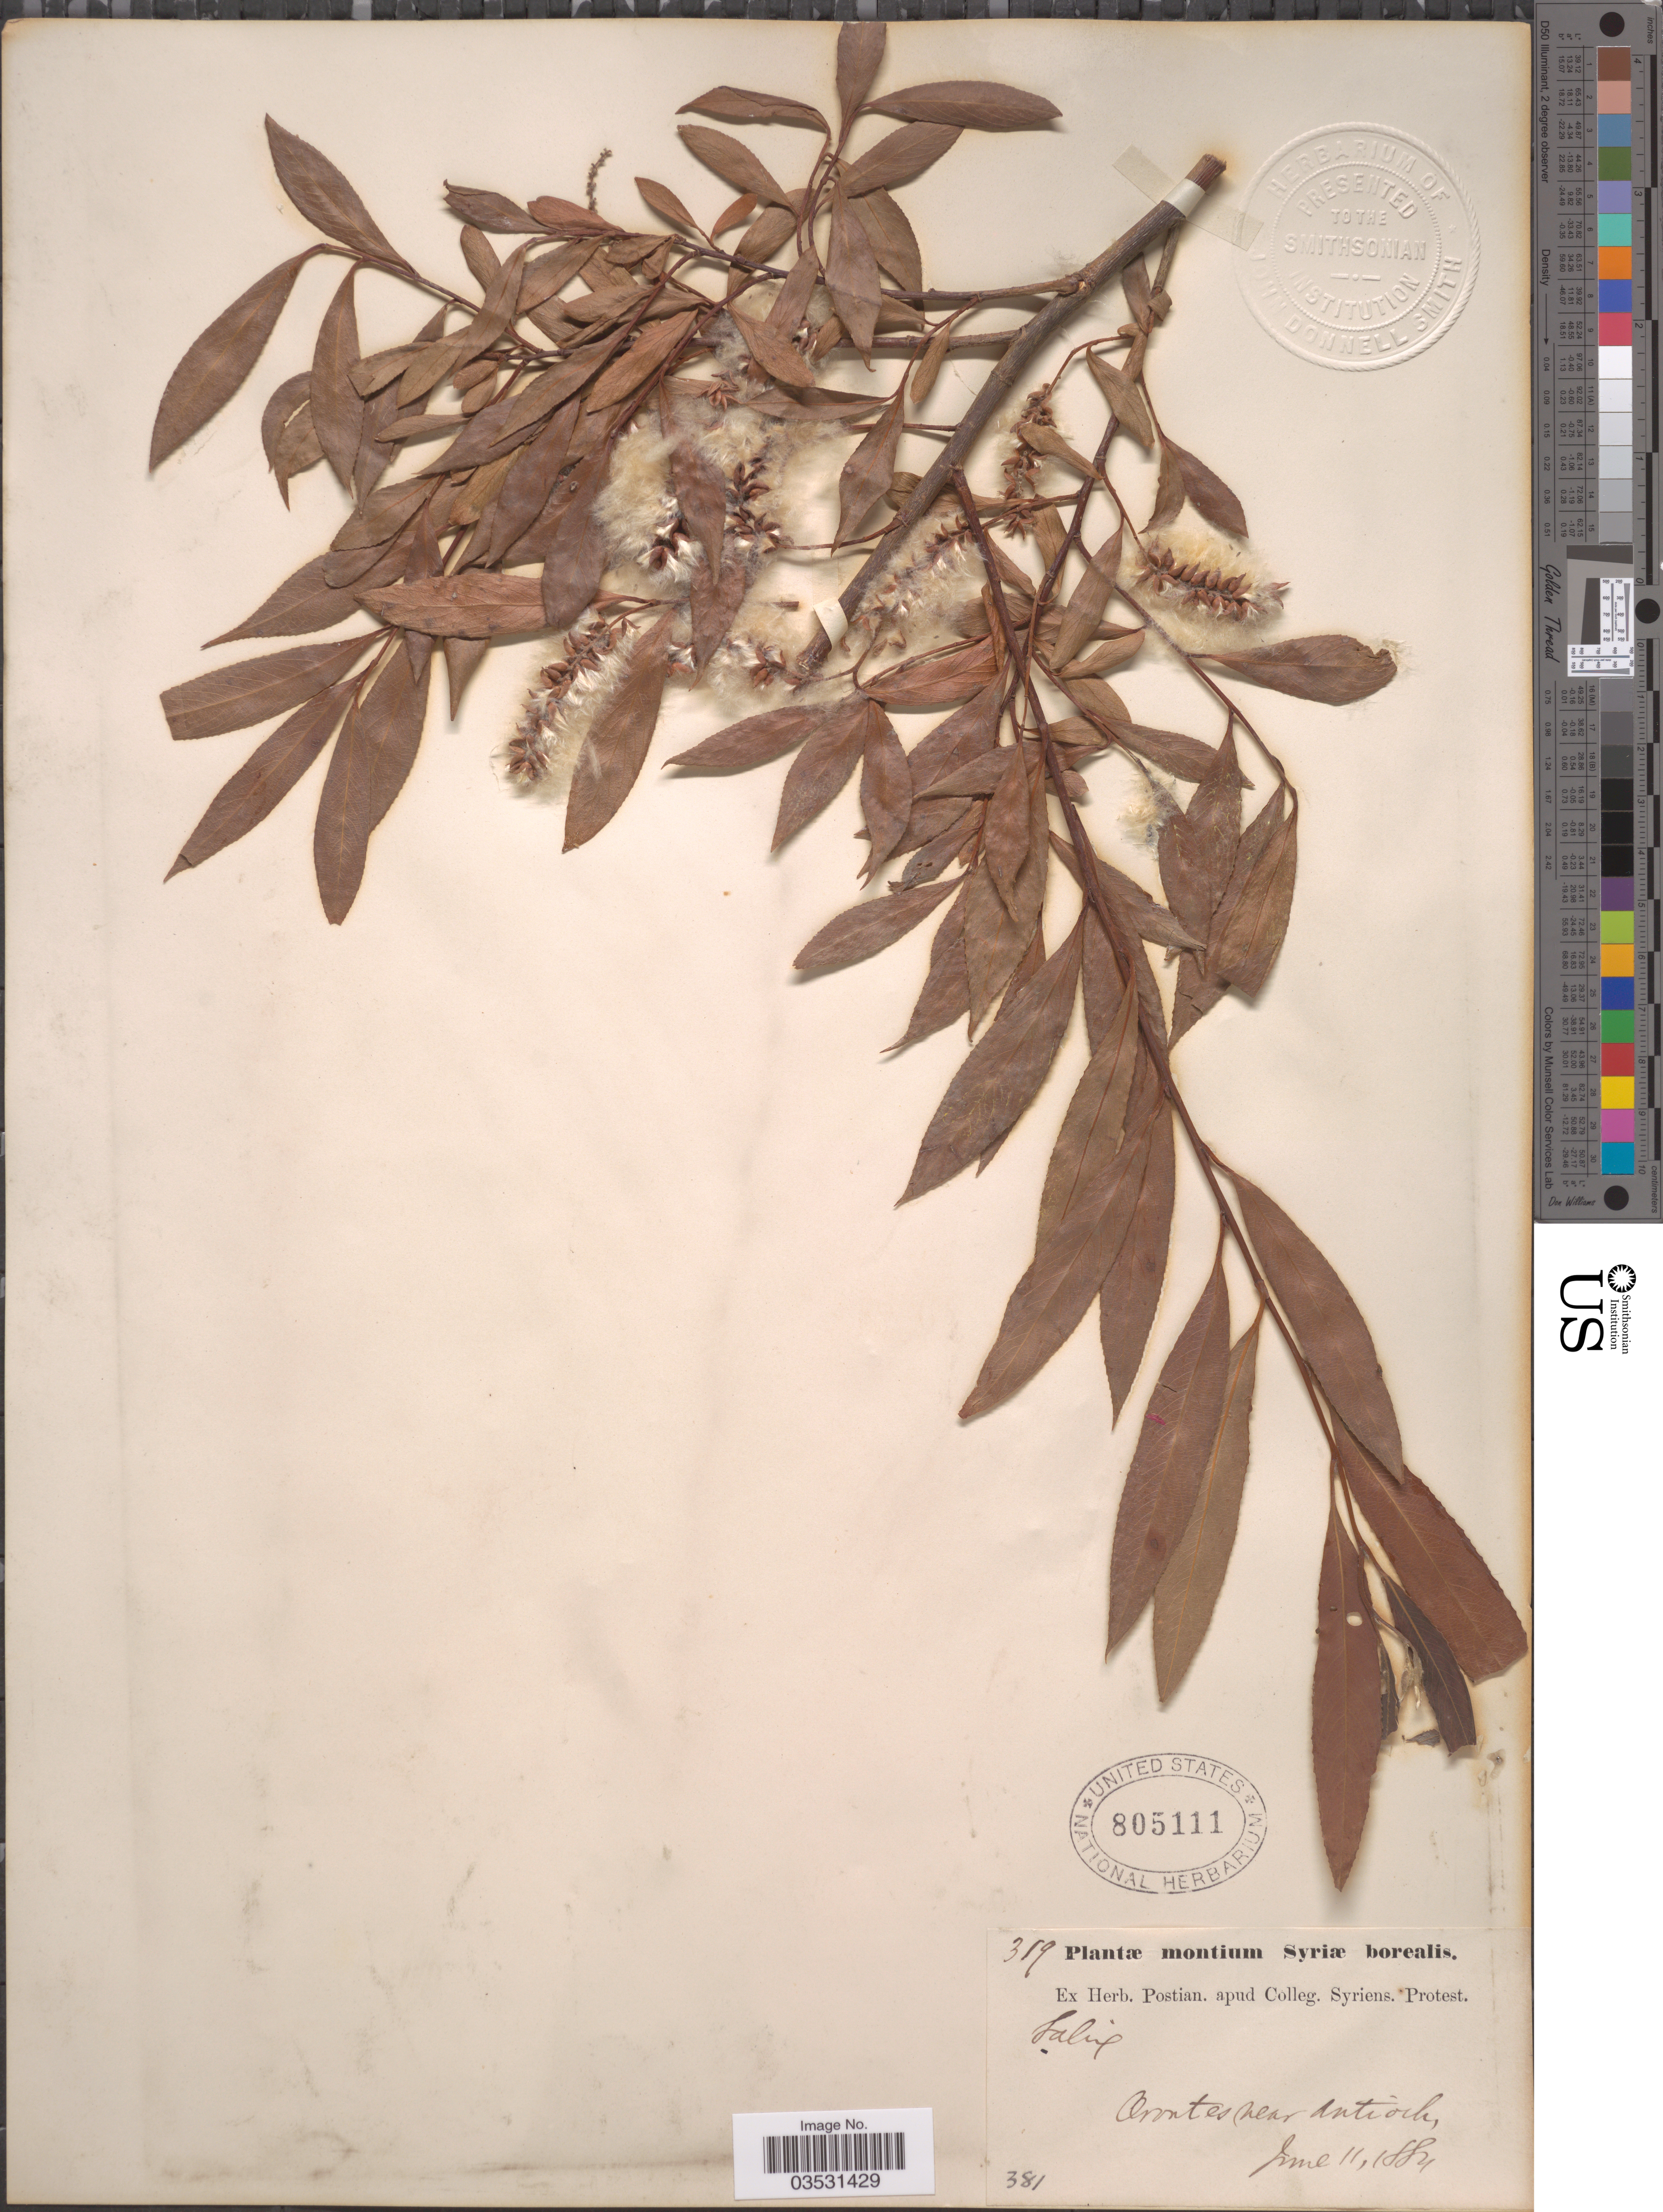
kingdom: Plantae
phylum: Tracheophyta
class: Magnoliopsida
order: Malpighiales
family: Salicaceae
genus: Salix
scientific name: Salix cordata x S. sericea Marshall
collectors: ex herb. Postian. apud Colleg. Syriens. Protest. USE "Fannie P. A. Shepard" (10308853) AS PRIMARY COLLECTOR INSTEAD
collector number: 319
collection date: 1884-06-11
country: Syria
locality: Orontes near Antioch.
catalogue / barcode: US 805111